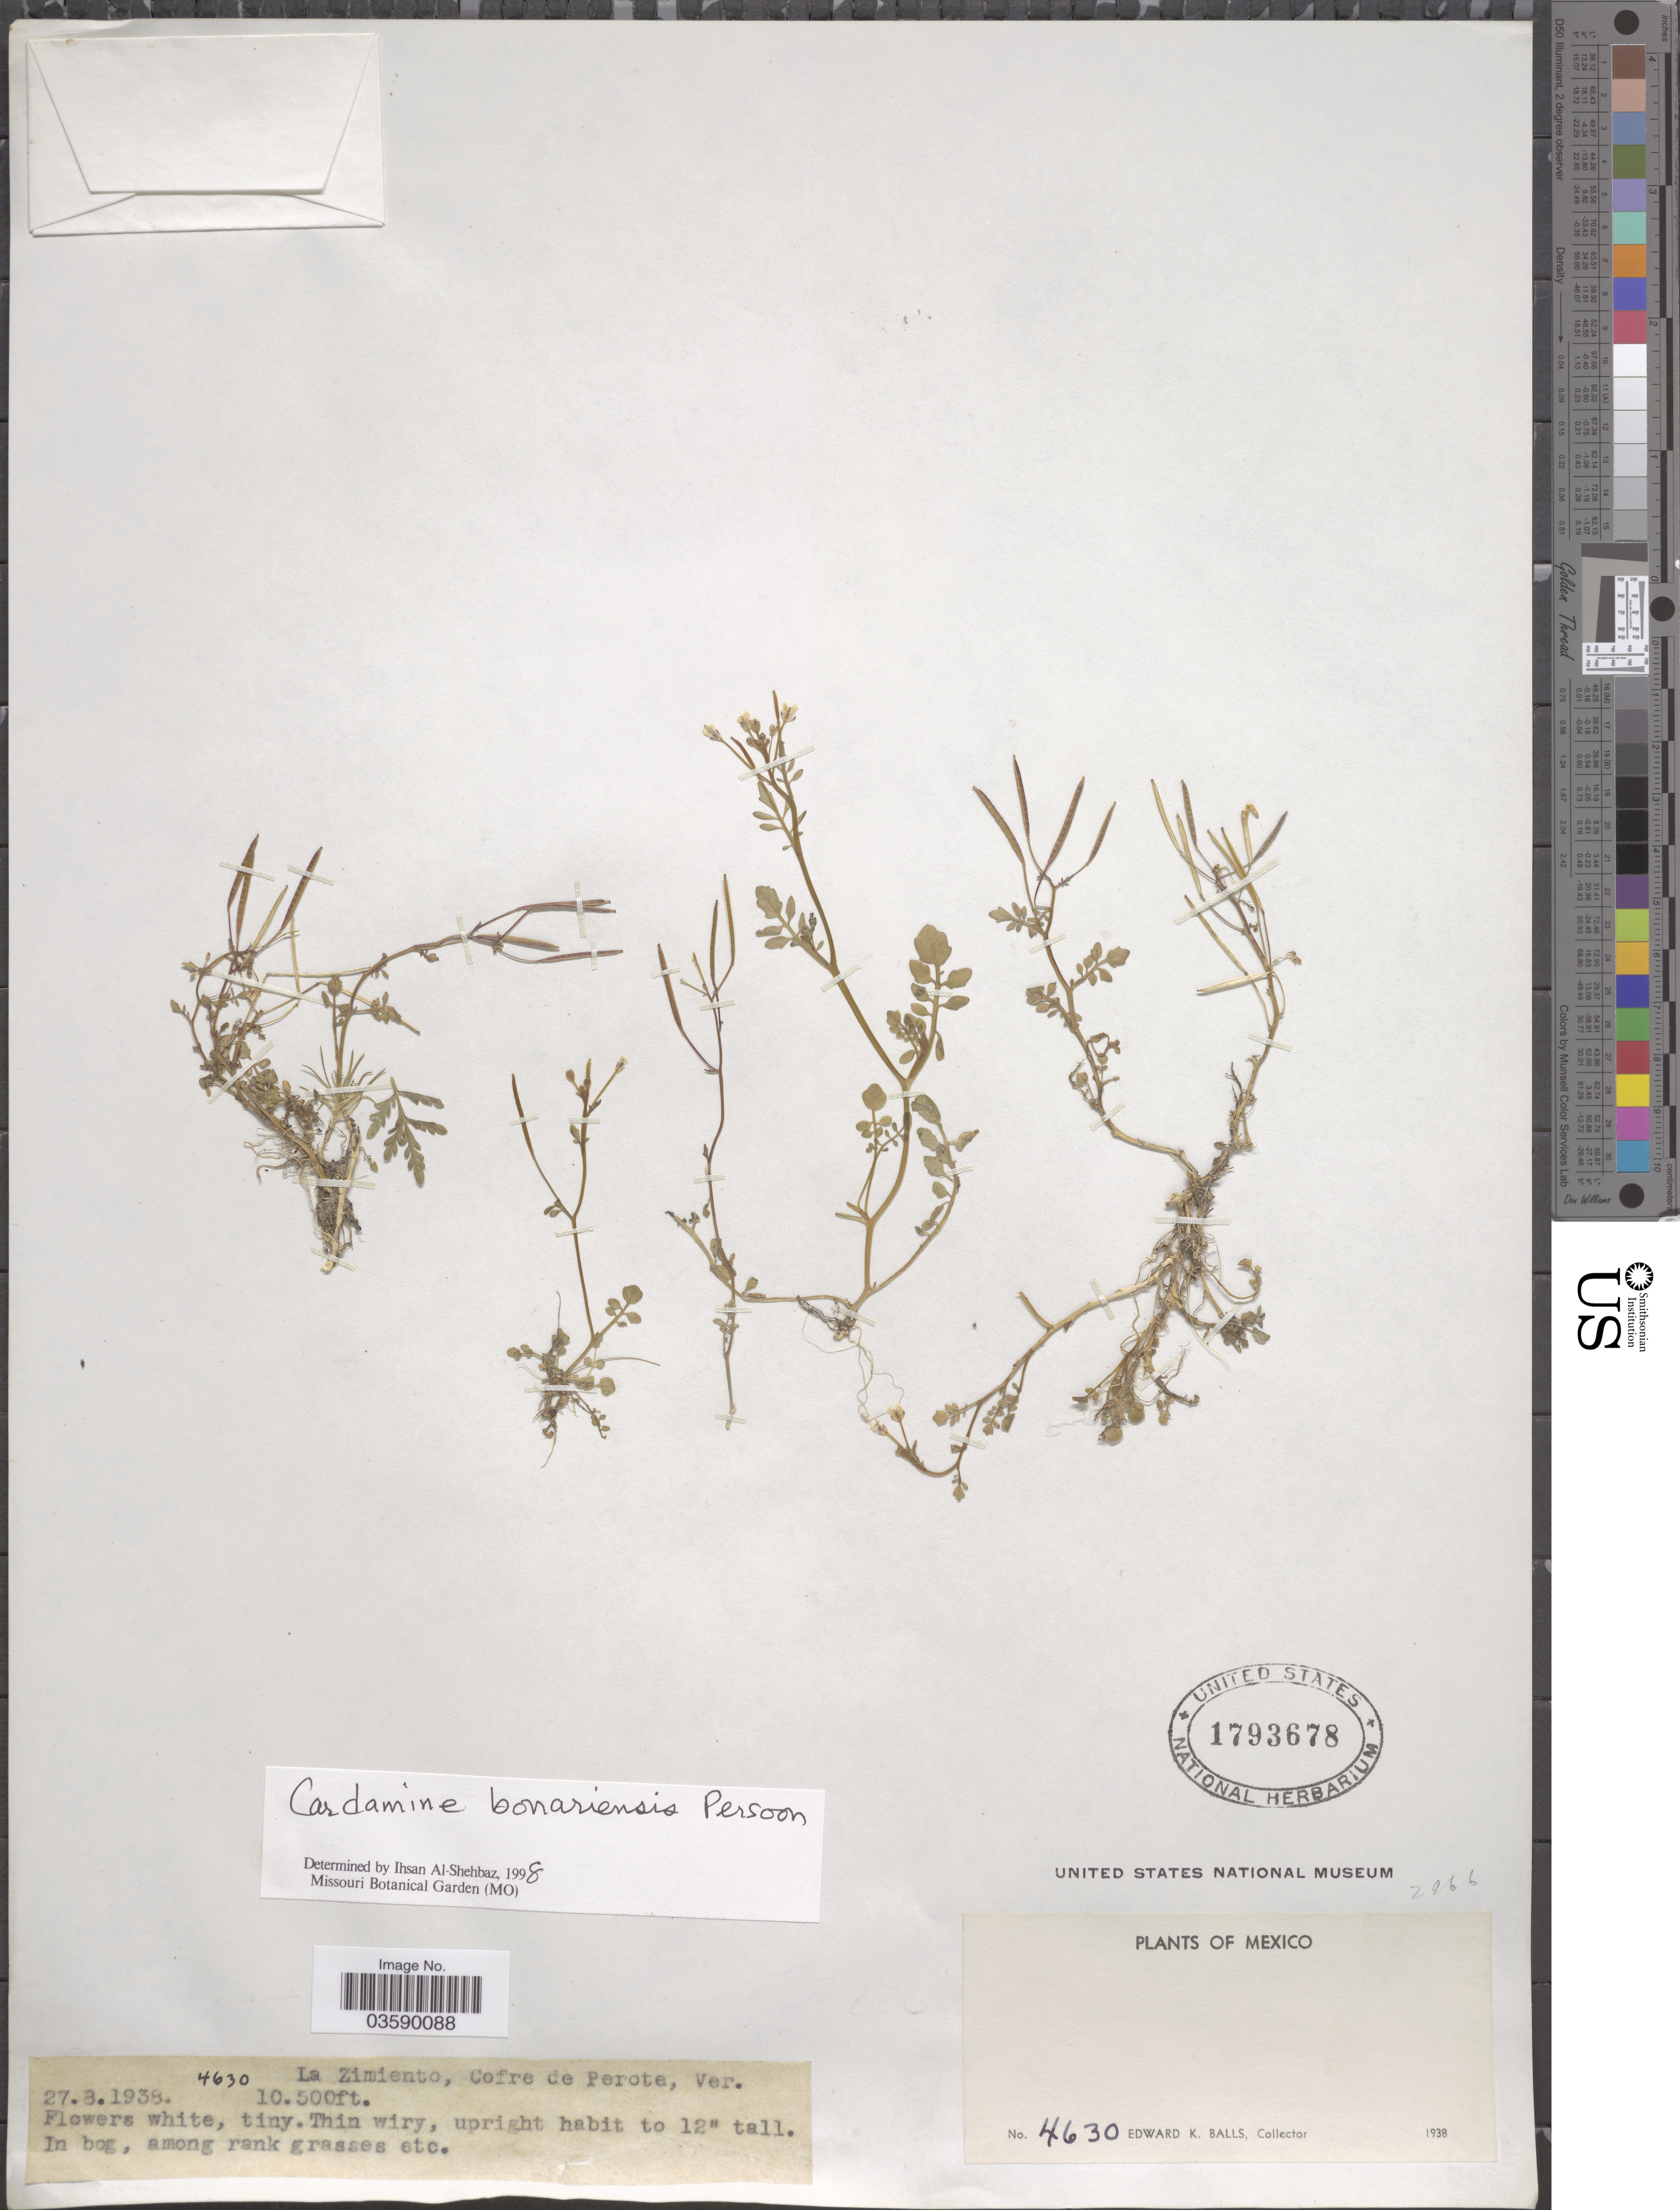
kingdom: Plantae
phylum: Tracheophyta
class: Magnoliopsida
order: Brassicales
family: Brassicaceae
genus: Cardamine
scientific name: Cardamine bonariensis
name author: Pers.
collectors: E. K. Balls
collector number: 4630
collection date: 1938-08-27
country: Mexico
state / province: Veracruz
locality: La Zimiento, Cofre de Perote, Ver.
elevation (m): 3200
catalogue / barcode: US 1793678